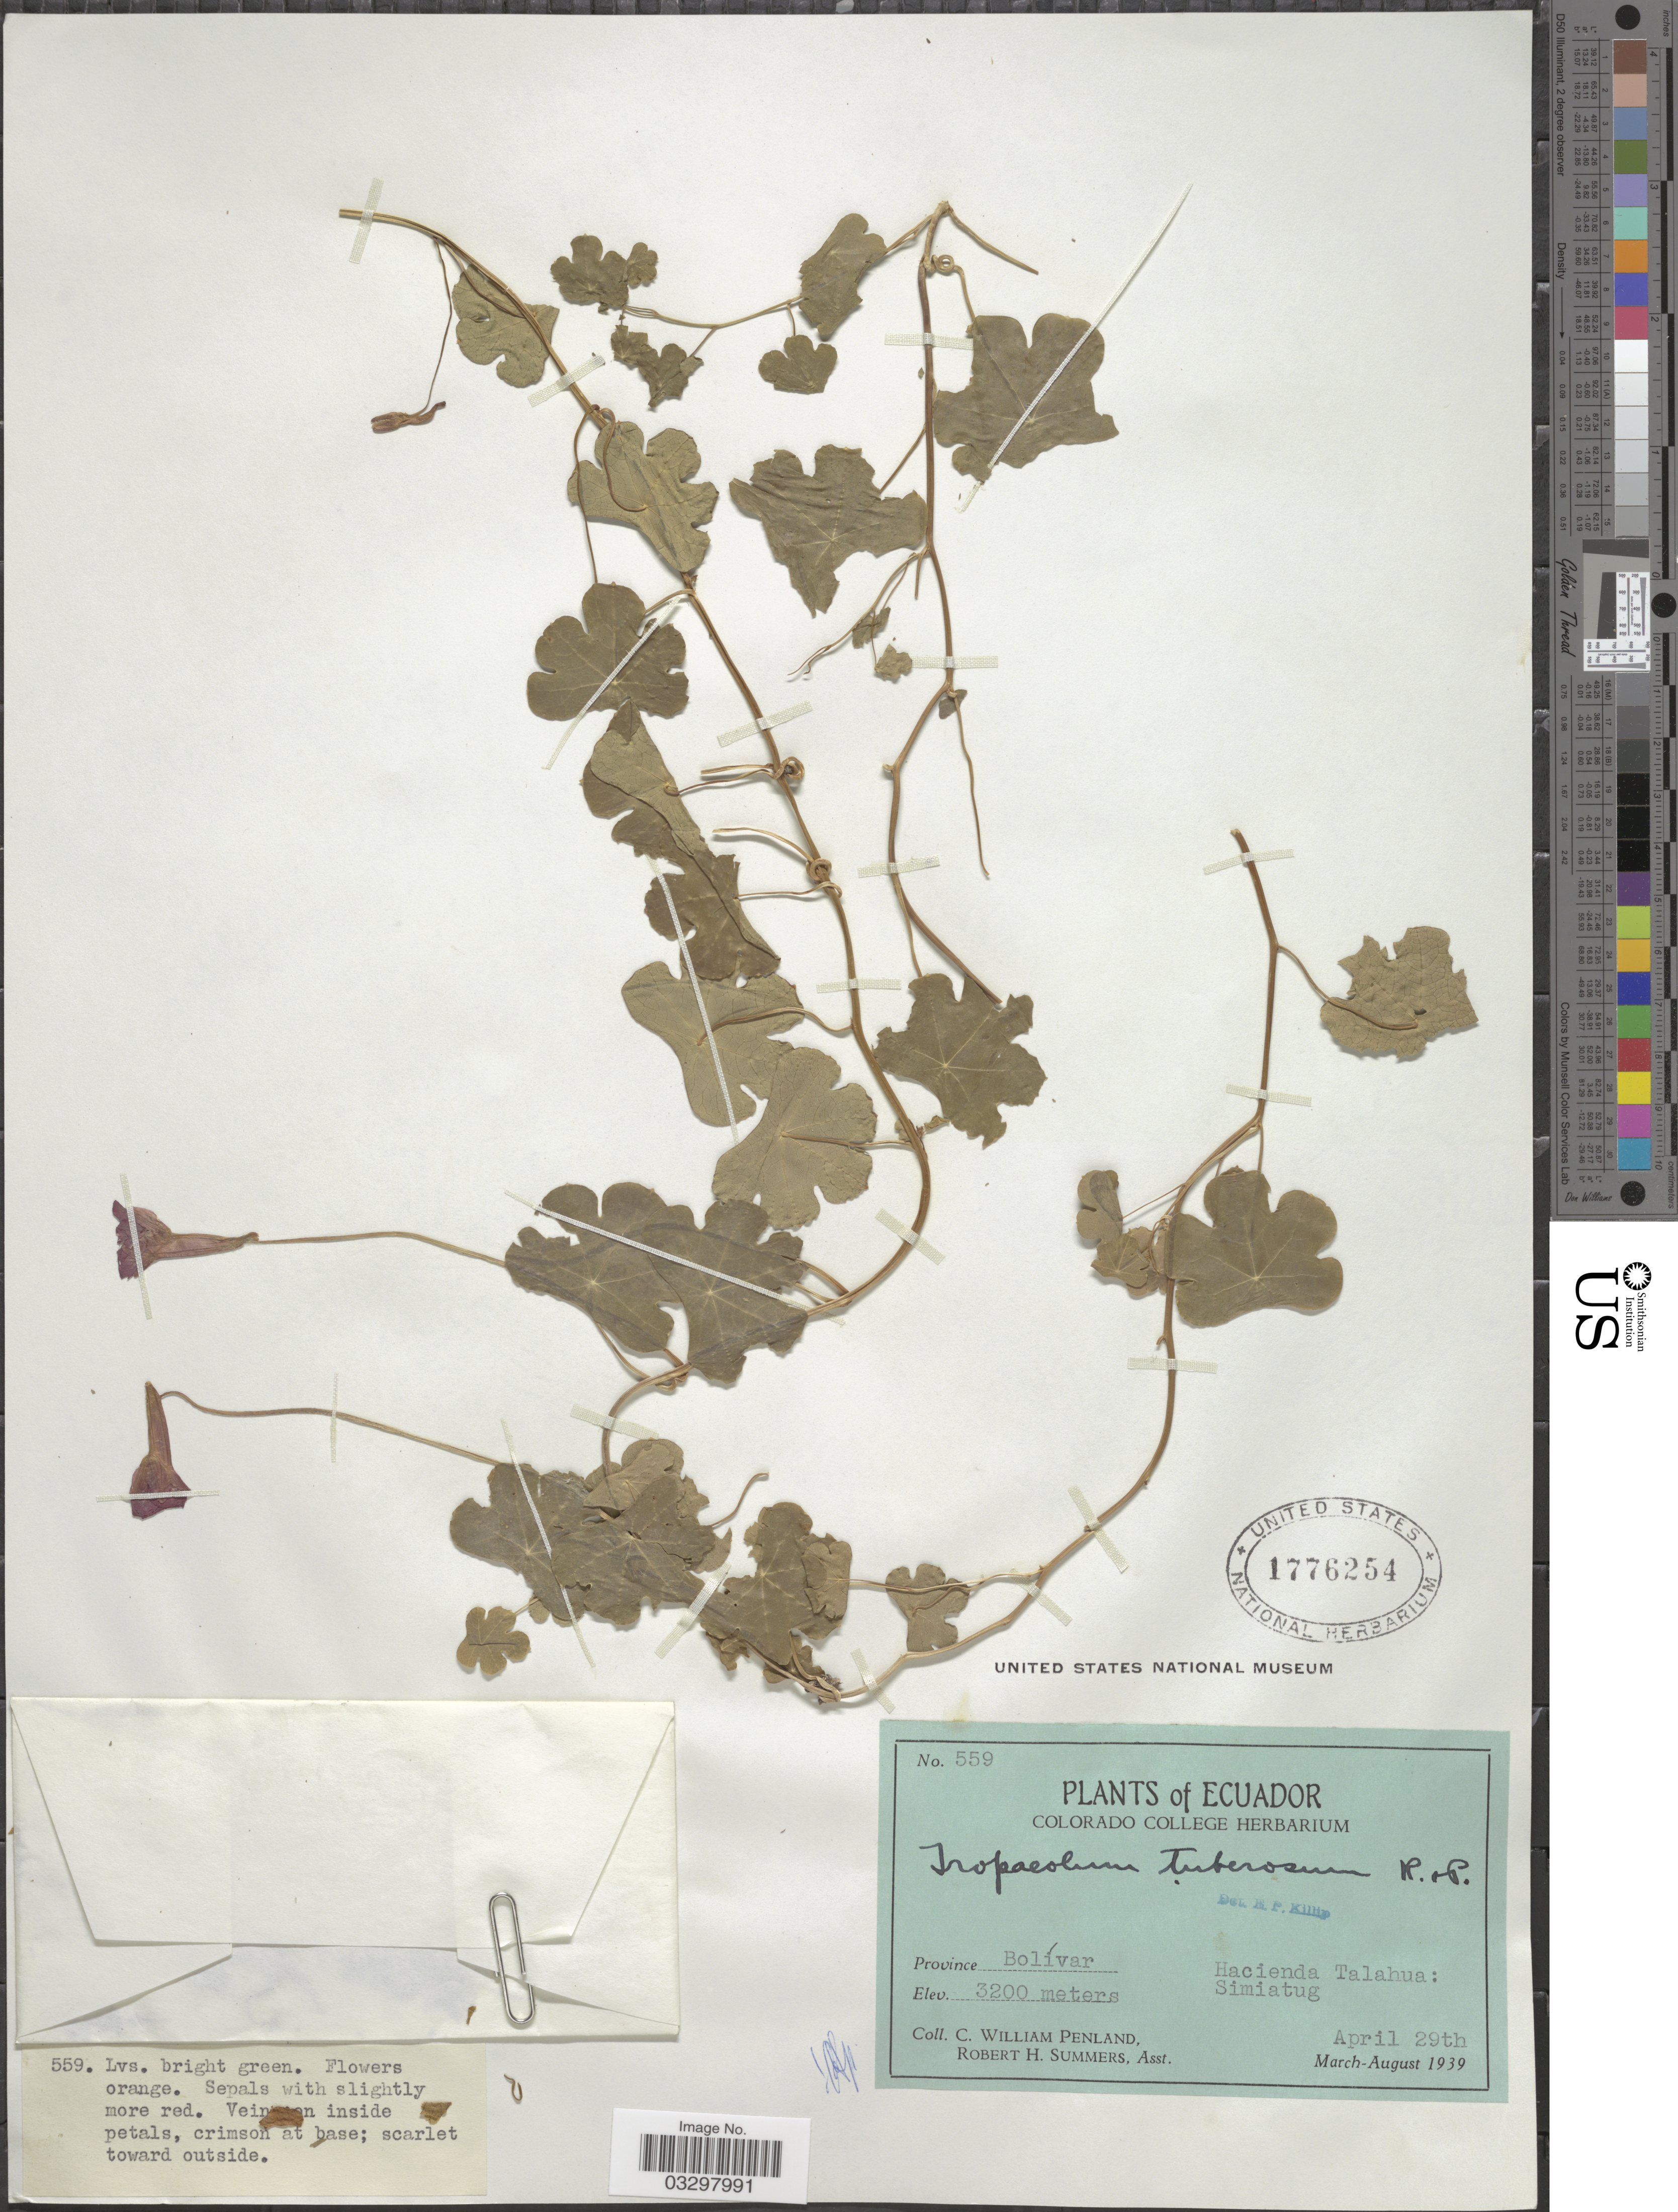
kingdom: Plantae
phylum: Tracheophyta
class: Magnoliopsida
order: Brassicales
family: Tropaeolaceae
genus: Tropaeolum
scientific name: Tropaeolum tuberosum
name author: Ruiz & Pav.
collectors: C. W. Penland & R. Summers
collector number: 559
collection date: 1939-04-29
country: Ecuador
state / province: Bolívar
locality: Hacienda Talahua: Simiatug.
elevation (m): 3200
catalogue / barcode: US 1776254